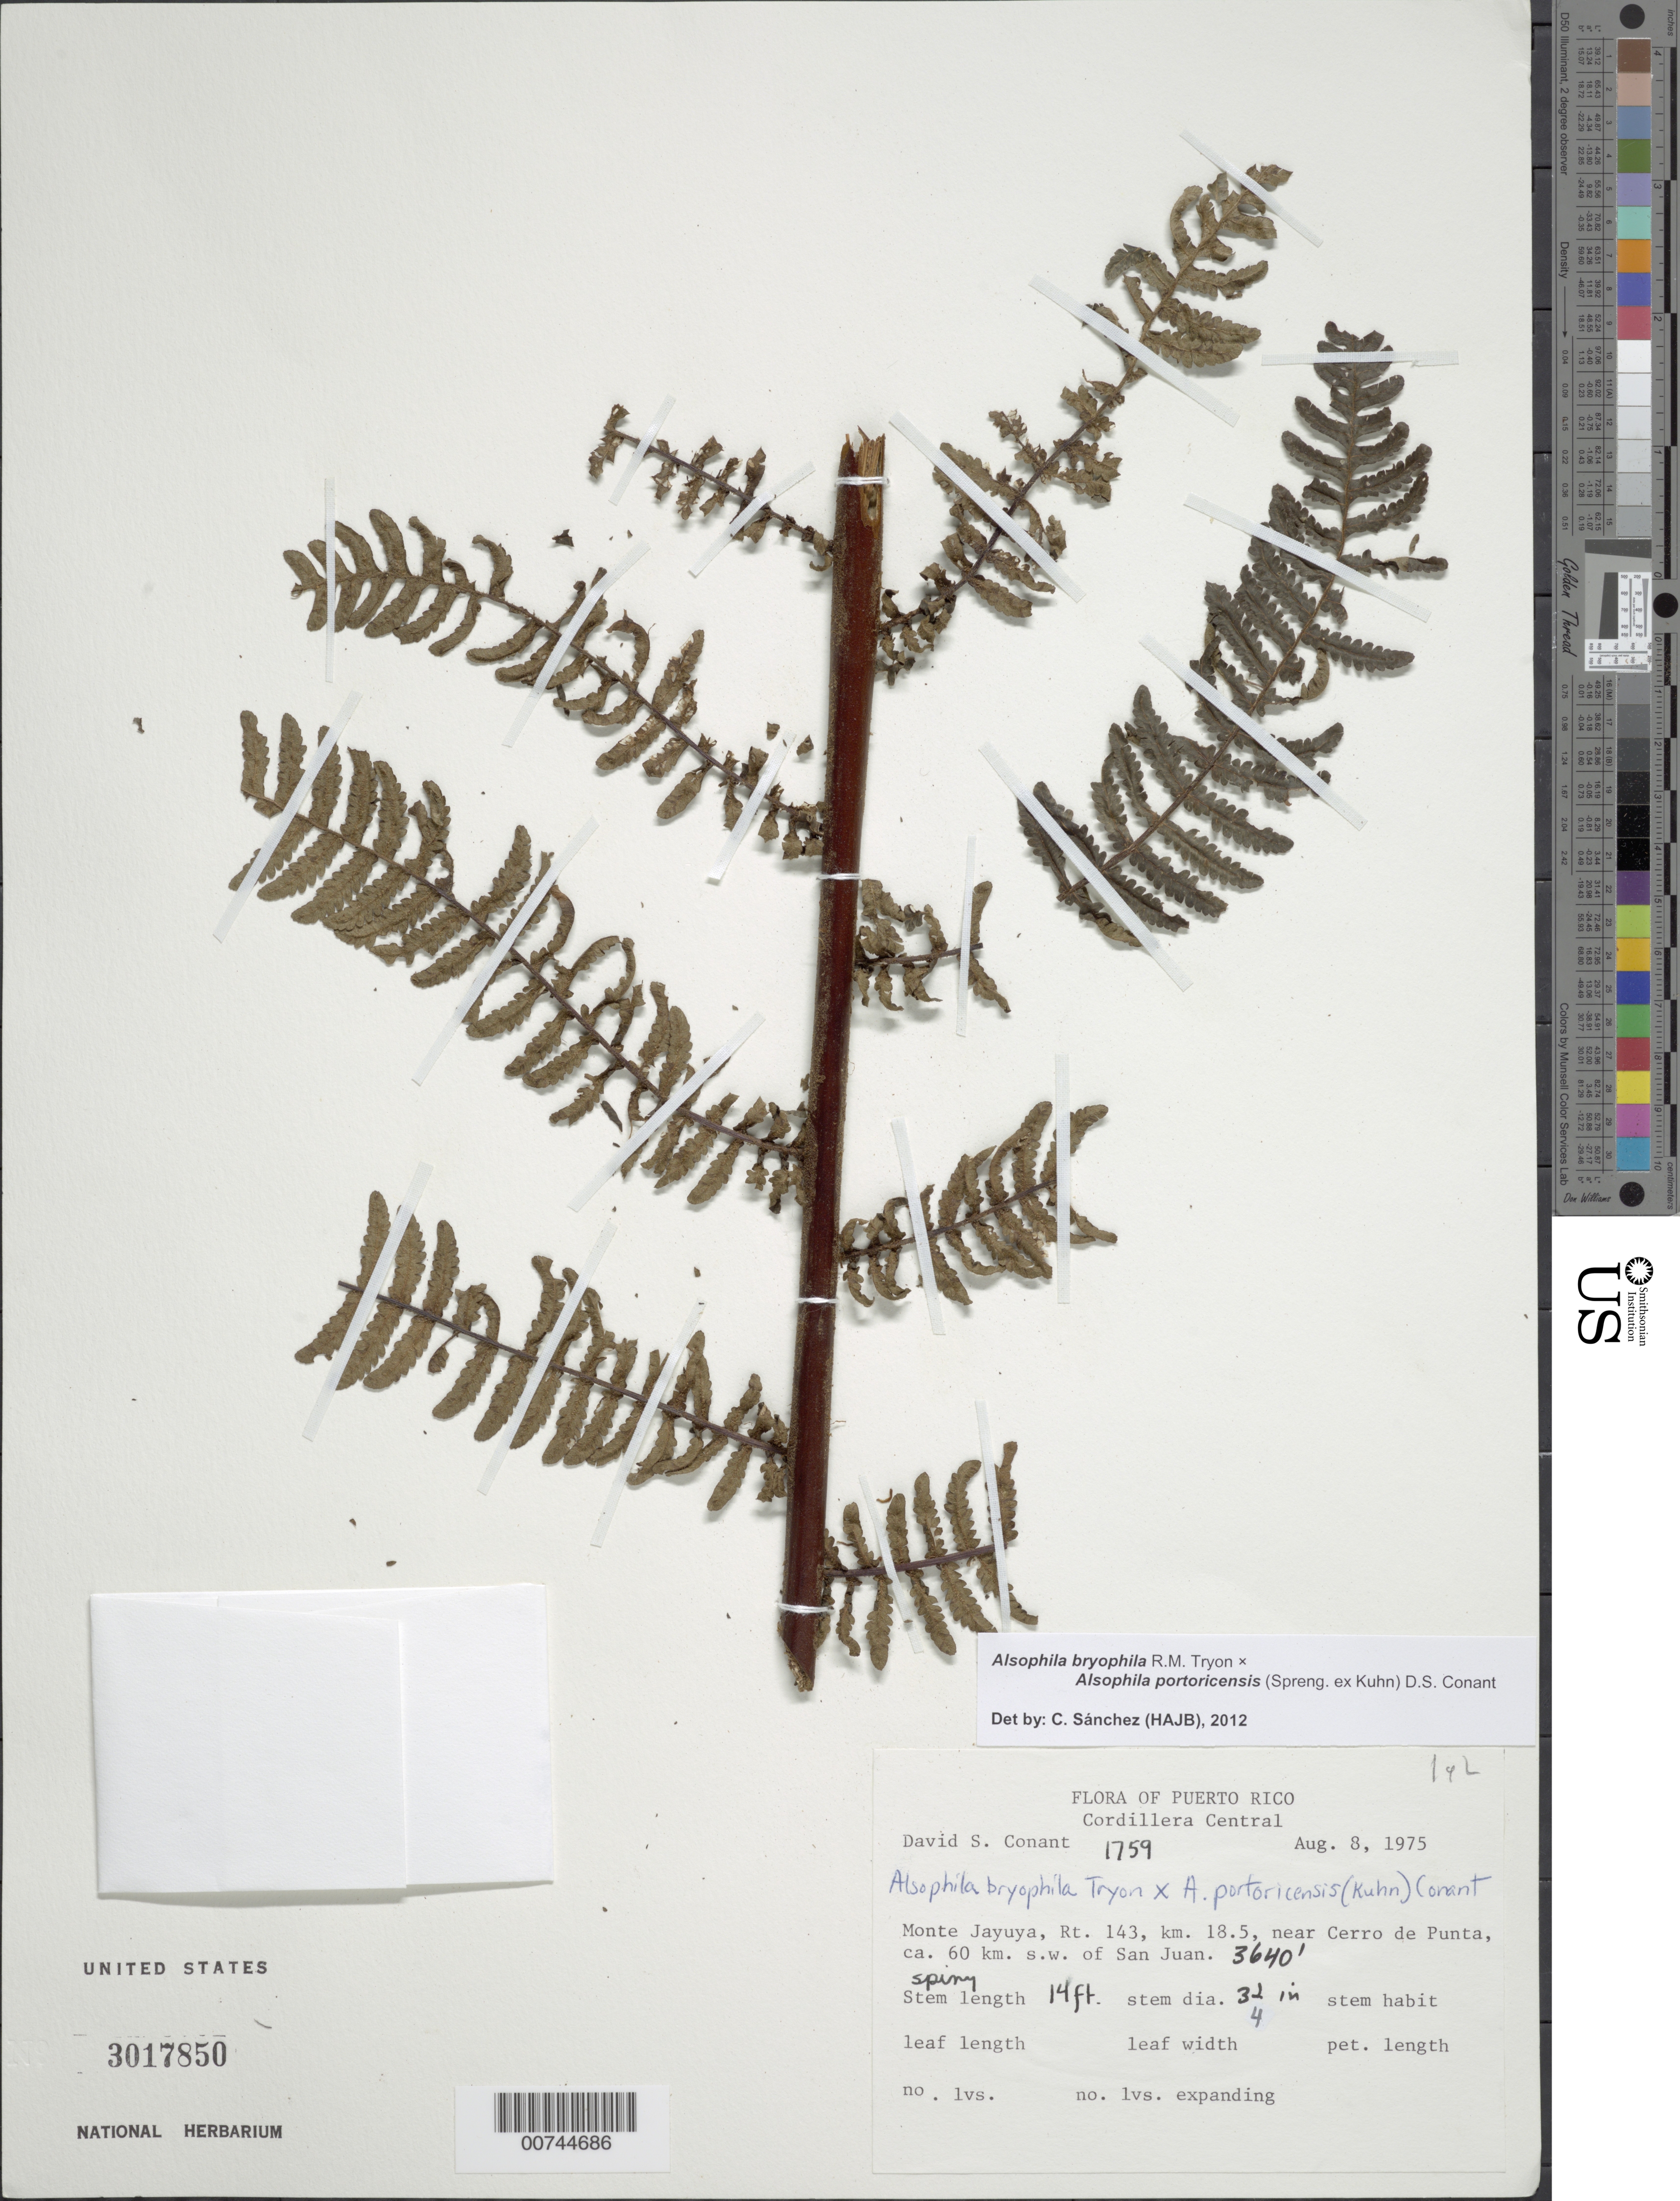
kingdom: Plantae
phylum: Tracheophyta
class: Polypodiopsida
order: Cyatheales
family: Cyatheaceae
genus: Alsophila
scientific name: Alsophila bryophila x A. portoricensis (Spreng. ex Kuhn) D.S. Conant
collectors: D. S. Conant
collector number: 1759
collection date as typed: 08 Aug 1975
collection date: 1975-08-08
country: Puerto Rico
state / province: Jayuya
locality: Cordillera Central, Monte Jayuya, Rt. 143, km 18.5, near Cerro de Punta, ca. 60 km SW of San Juan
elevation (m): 1109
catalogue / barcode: US 3017850